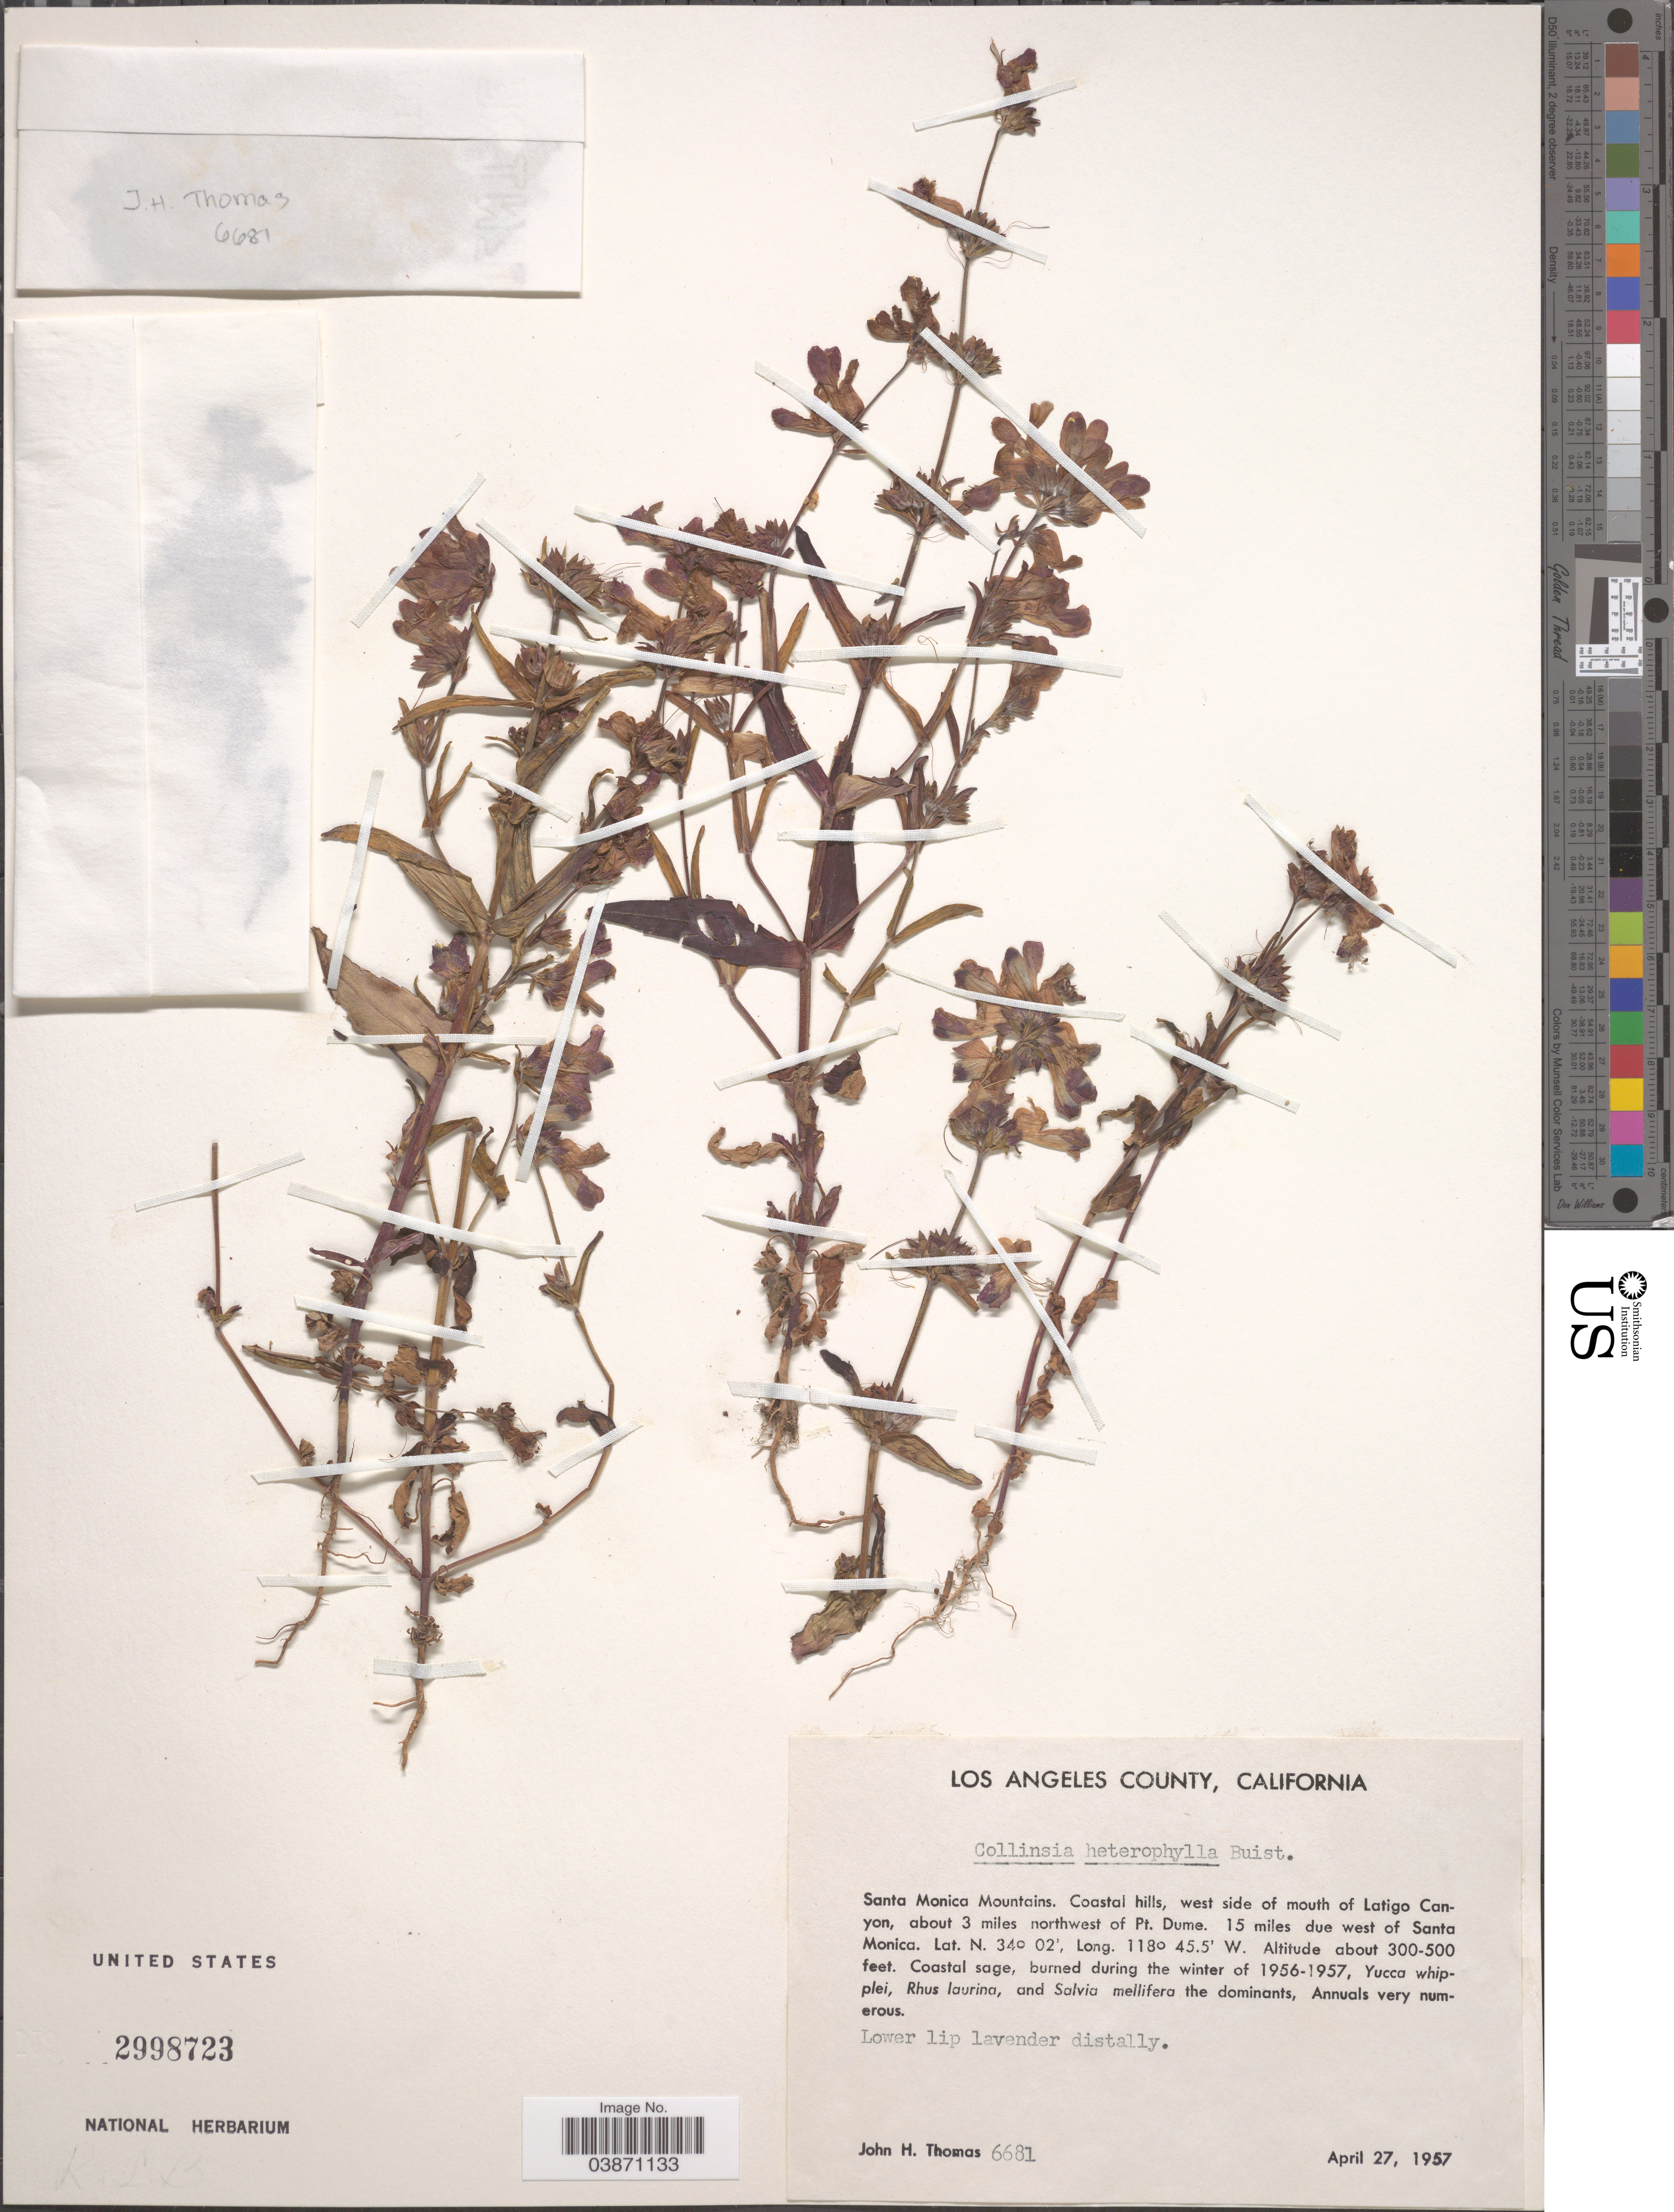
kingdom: Plantae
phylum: Tracheophyta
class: Magnoliopsida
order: Lamiales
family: Plantaginaceae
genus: Collinsia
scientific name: Collinsia heterophylla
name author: Buist ex Graham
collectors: J. H. Thomas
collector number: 6681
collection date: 1957-04-27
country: United States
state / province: California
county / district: Los Angeles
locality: Los Angeles County. Santa Monica Mountains. Coastal hills, west side of mouth of Latigo Canyon, about 3 miles northwest of Pt. Dume. 15 miles due west of Santa Monica.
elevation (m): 91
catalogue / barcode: US 2998723